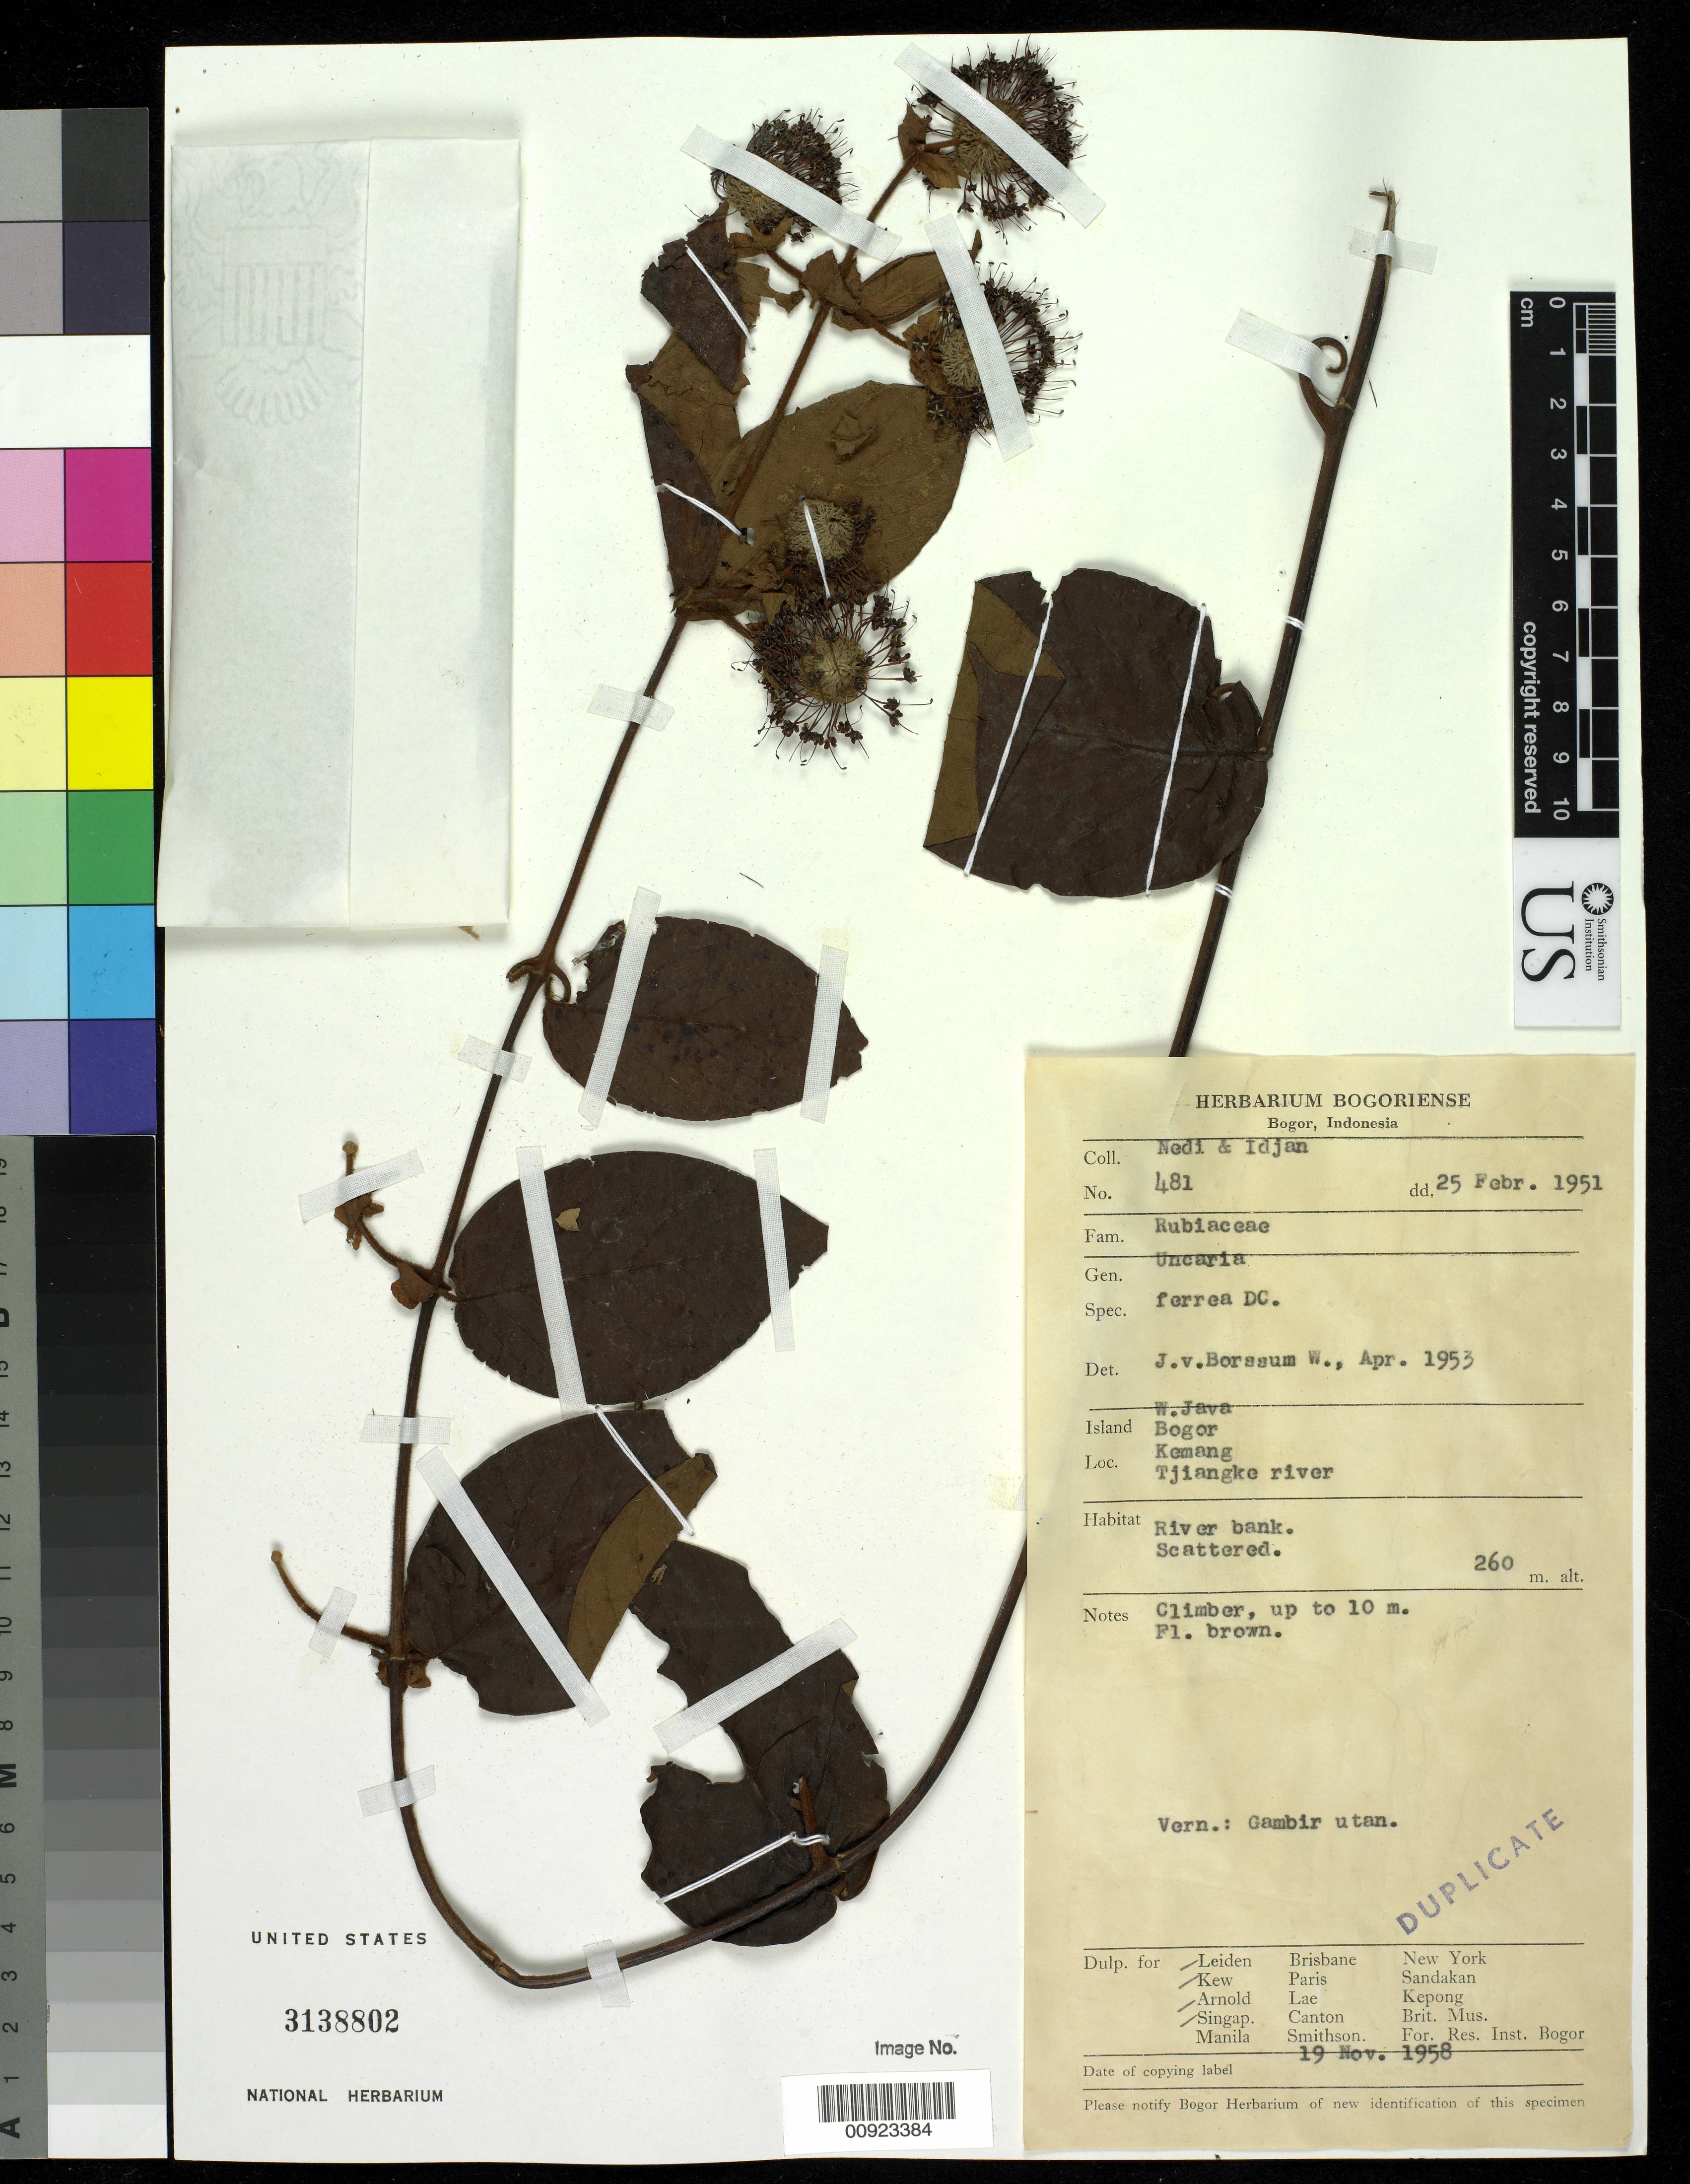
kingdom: Plantae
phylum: Tracheophyta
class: Magnoliopsida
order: Gentianales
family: Rubiaceae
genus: Uncaria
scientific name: Uncaria ferrea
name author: (Blume) DC.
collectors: Nedi,-- & -. Idjan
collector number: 481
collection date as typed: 25 Feb 1951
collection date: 1951-02-25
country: Indonesia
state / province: Java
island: Java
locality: W Java, Bogor, Kemang, Tjiangke R.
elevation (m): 260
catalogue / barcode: US 3138802